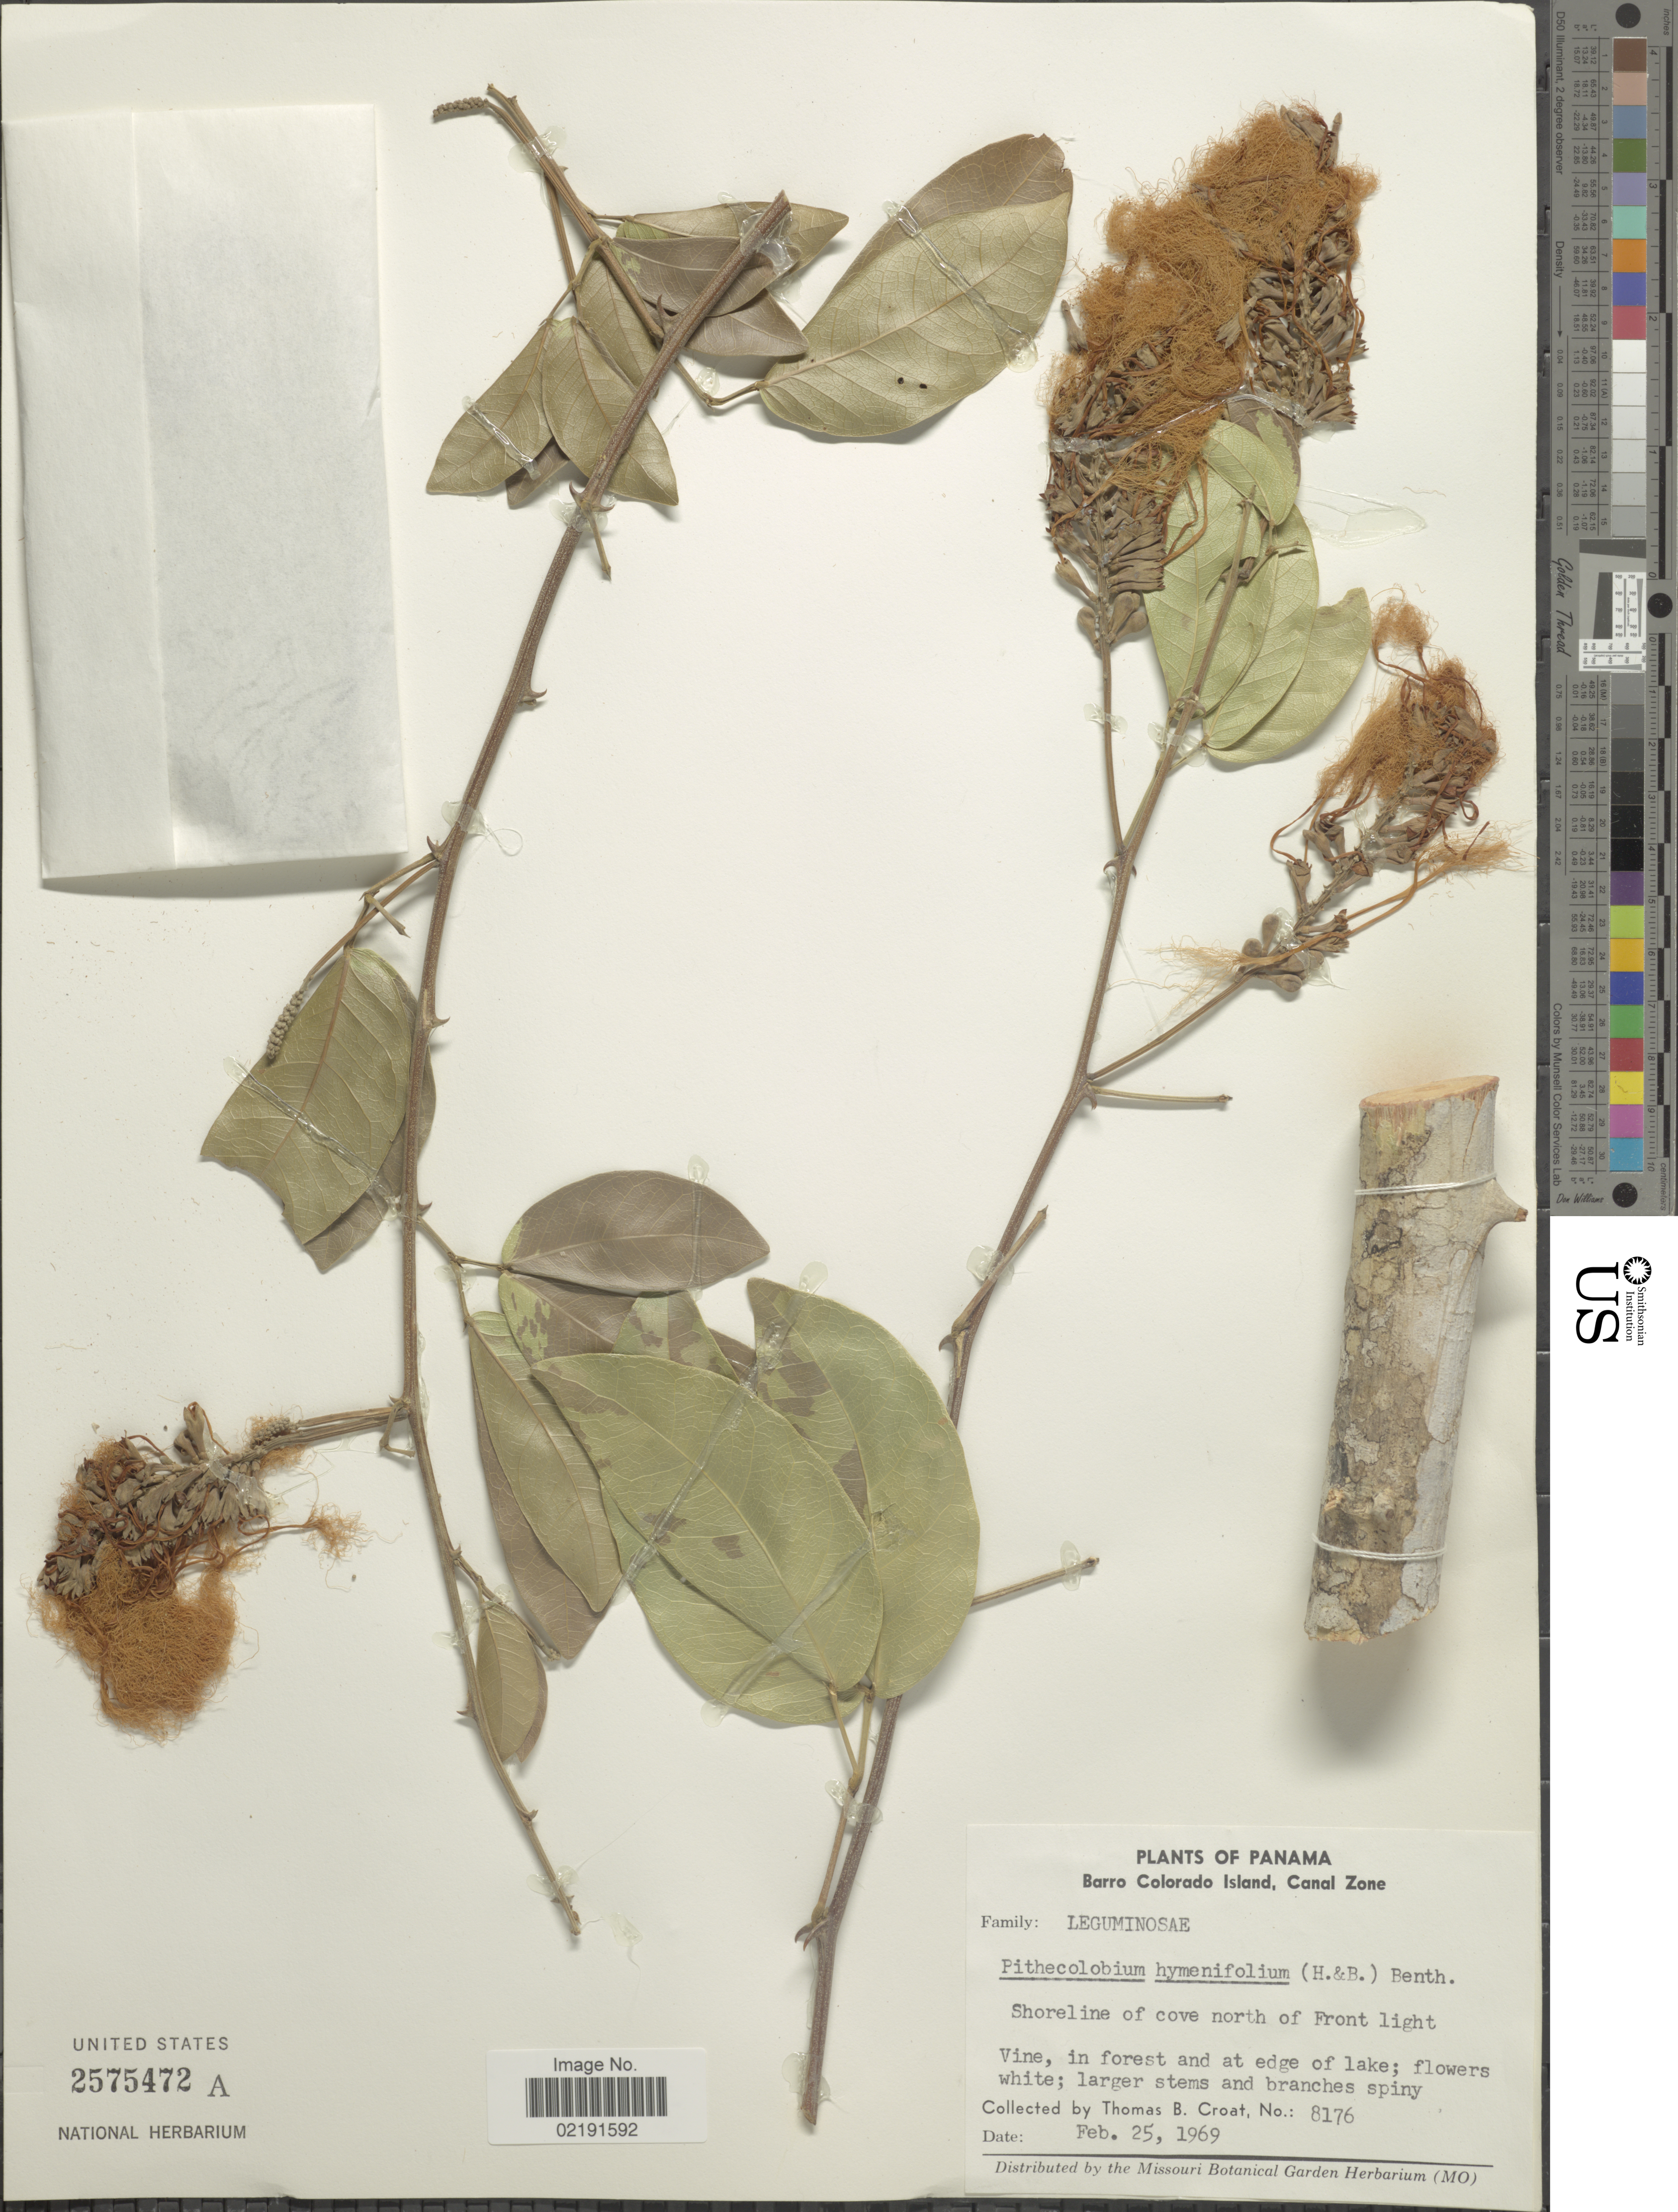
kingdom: Plantae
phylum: Tracheophyta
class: Magnoliopsida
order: Fabales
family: Fabaceae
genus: Pithecellobium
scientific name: Pithecellobium hymenaeifolium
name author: (Humb. & Bonpl. ex Willd.) Benth.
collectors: T. B. Croat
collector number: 8176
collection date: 1969-02-25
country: Panama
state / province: Panamá Oeste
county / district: Canal Zone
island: Barro Colorado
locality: Barro Colorado Island, Canal Zone. Shoreline of cove nnorth of Front light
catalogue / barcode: US 2575472A